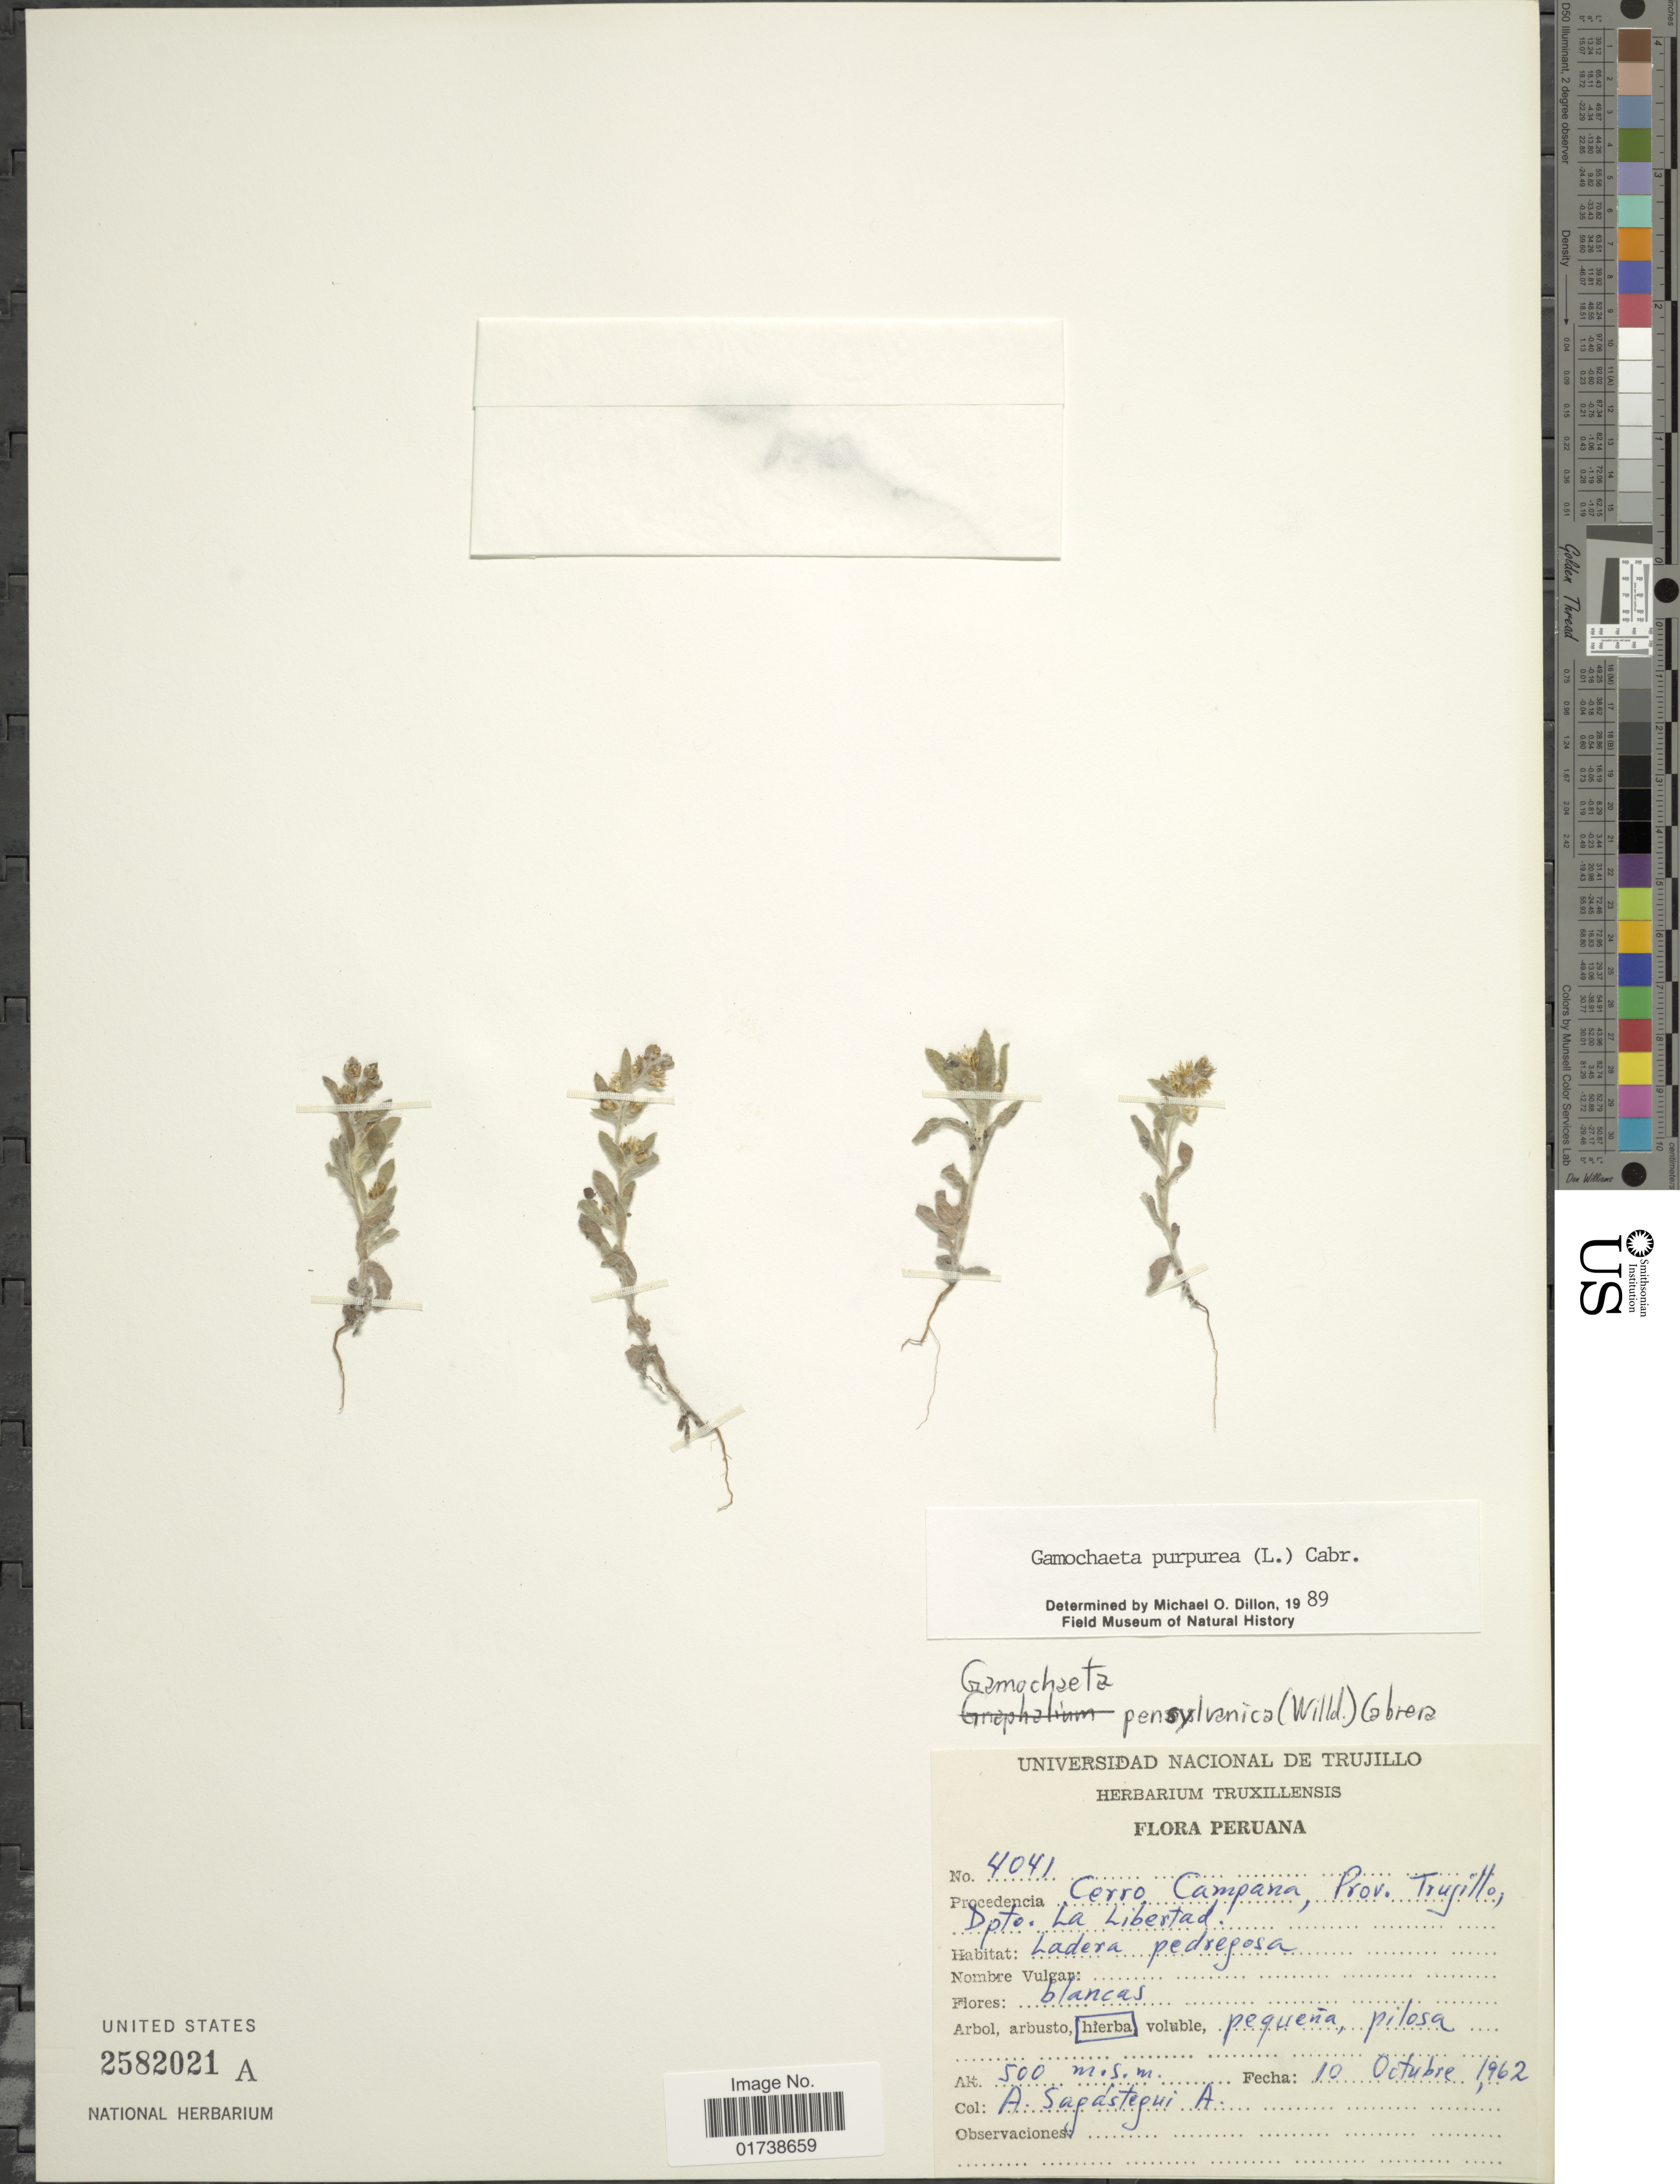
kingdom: Plantae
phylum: Tracheophyta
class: Magnoliopsida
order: Asterales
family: Asteraceae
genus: Gamochaeta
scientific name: Gamochaeta purpurea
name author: (L.) Cabrera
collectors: A. Sagástegui A.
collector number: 4041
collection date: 1962-10-10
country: Venezuela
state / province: Trujillo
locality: Procedencia Cerro Campana, Dpto. La libertad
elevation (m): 500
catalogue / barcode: US 2582021A